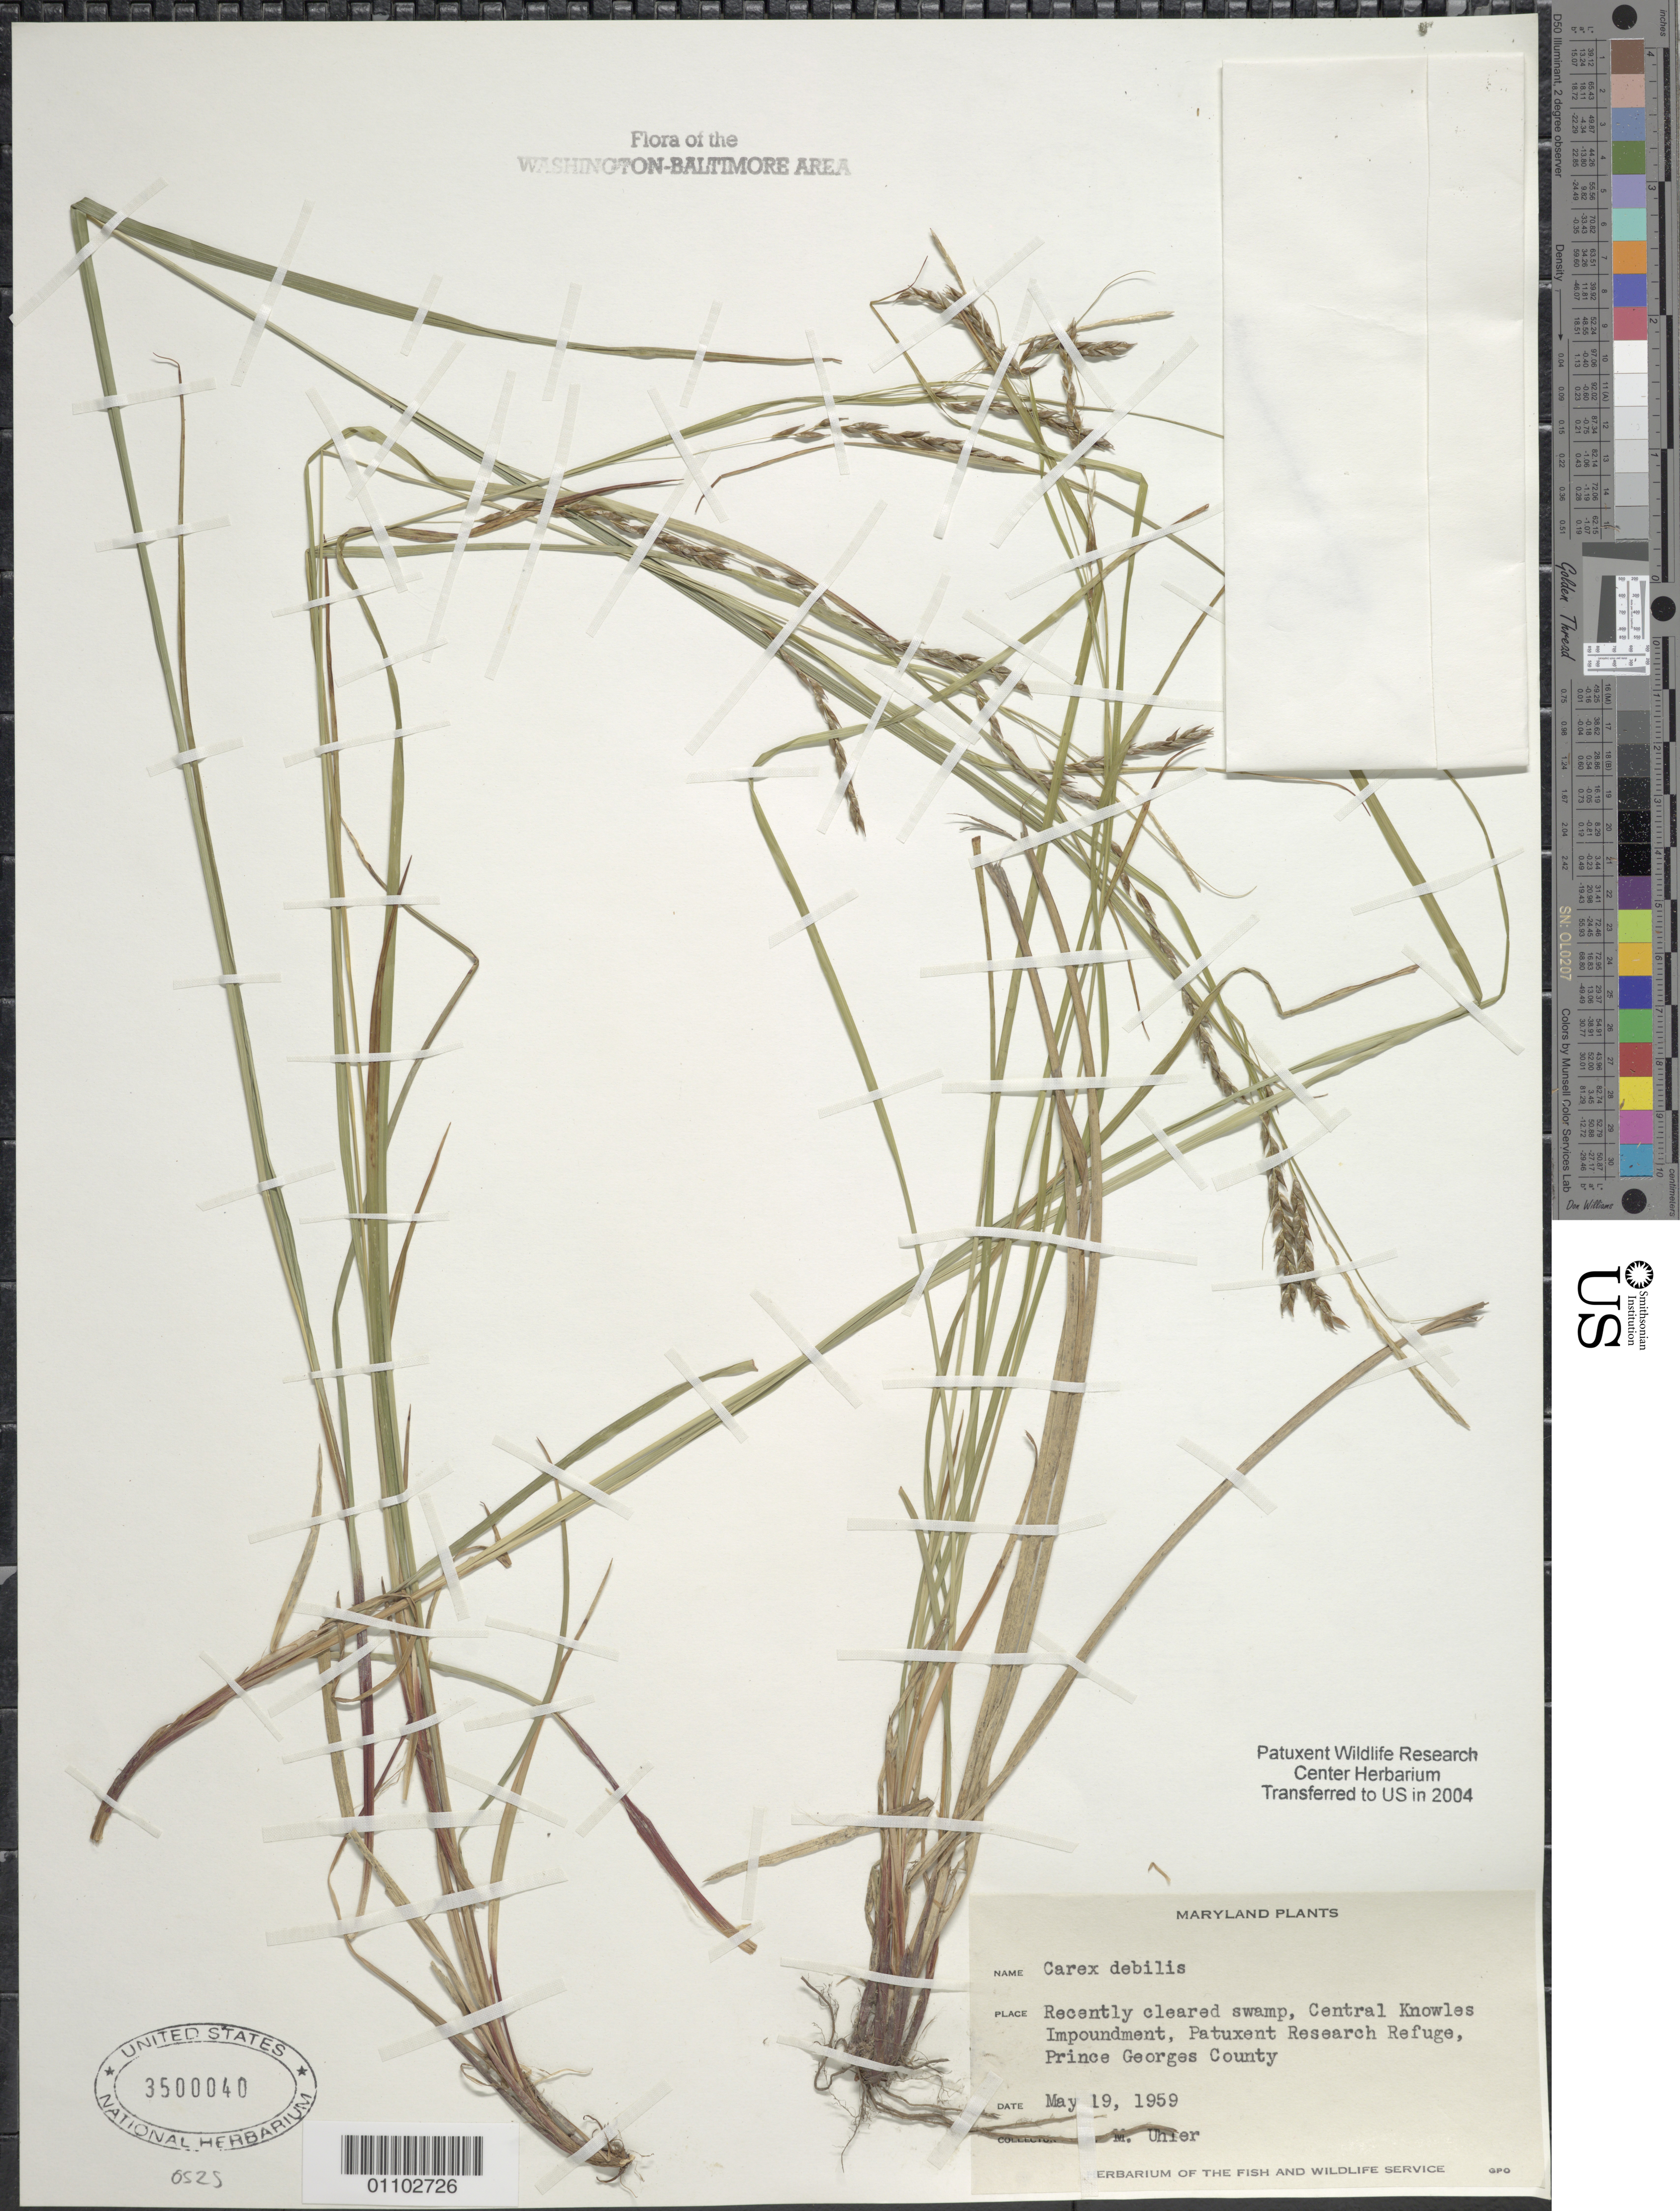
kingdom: Plantae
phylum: Tracheophyta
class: Liliopsida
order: Poales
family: Cyperaceae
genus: Carex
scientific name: Carex debilis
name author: Michx.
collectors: F. Uhler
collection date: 1959-05-19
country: United States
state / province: Maryland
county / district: Prince George's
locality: Central Knowles Impoundment, Patuxent Research Refuge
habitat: Recently cleared swamp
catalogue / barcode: US 3500040